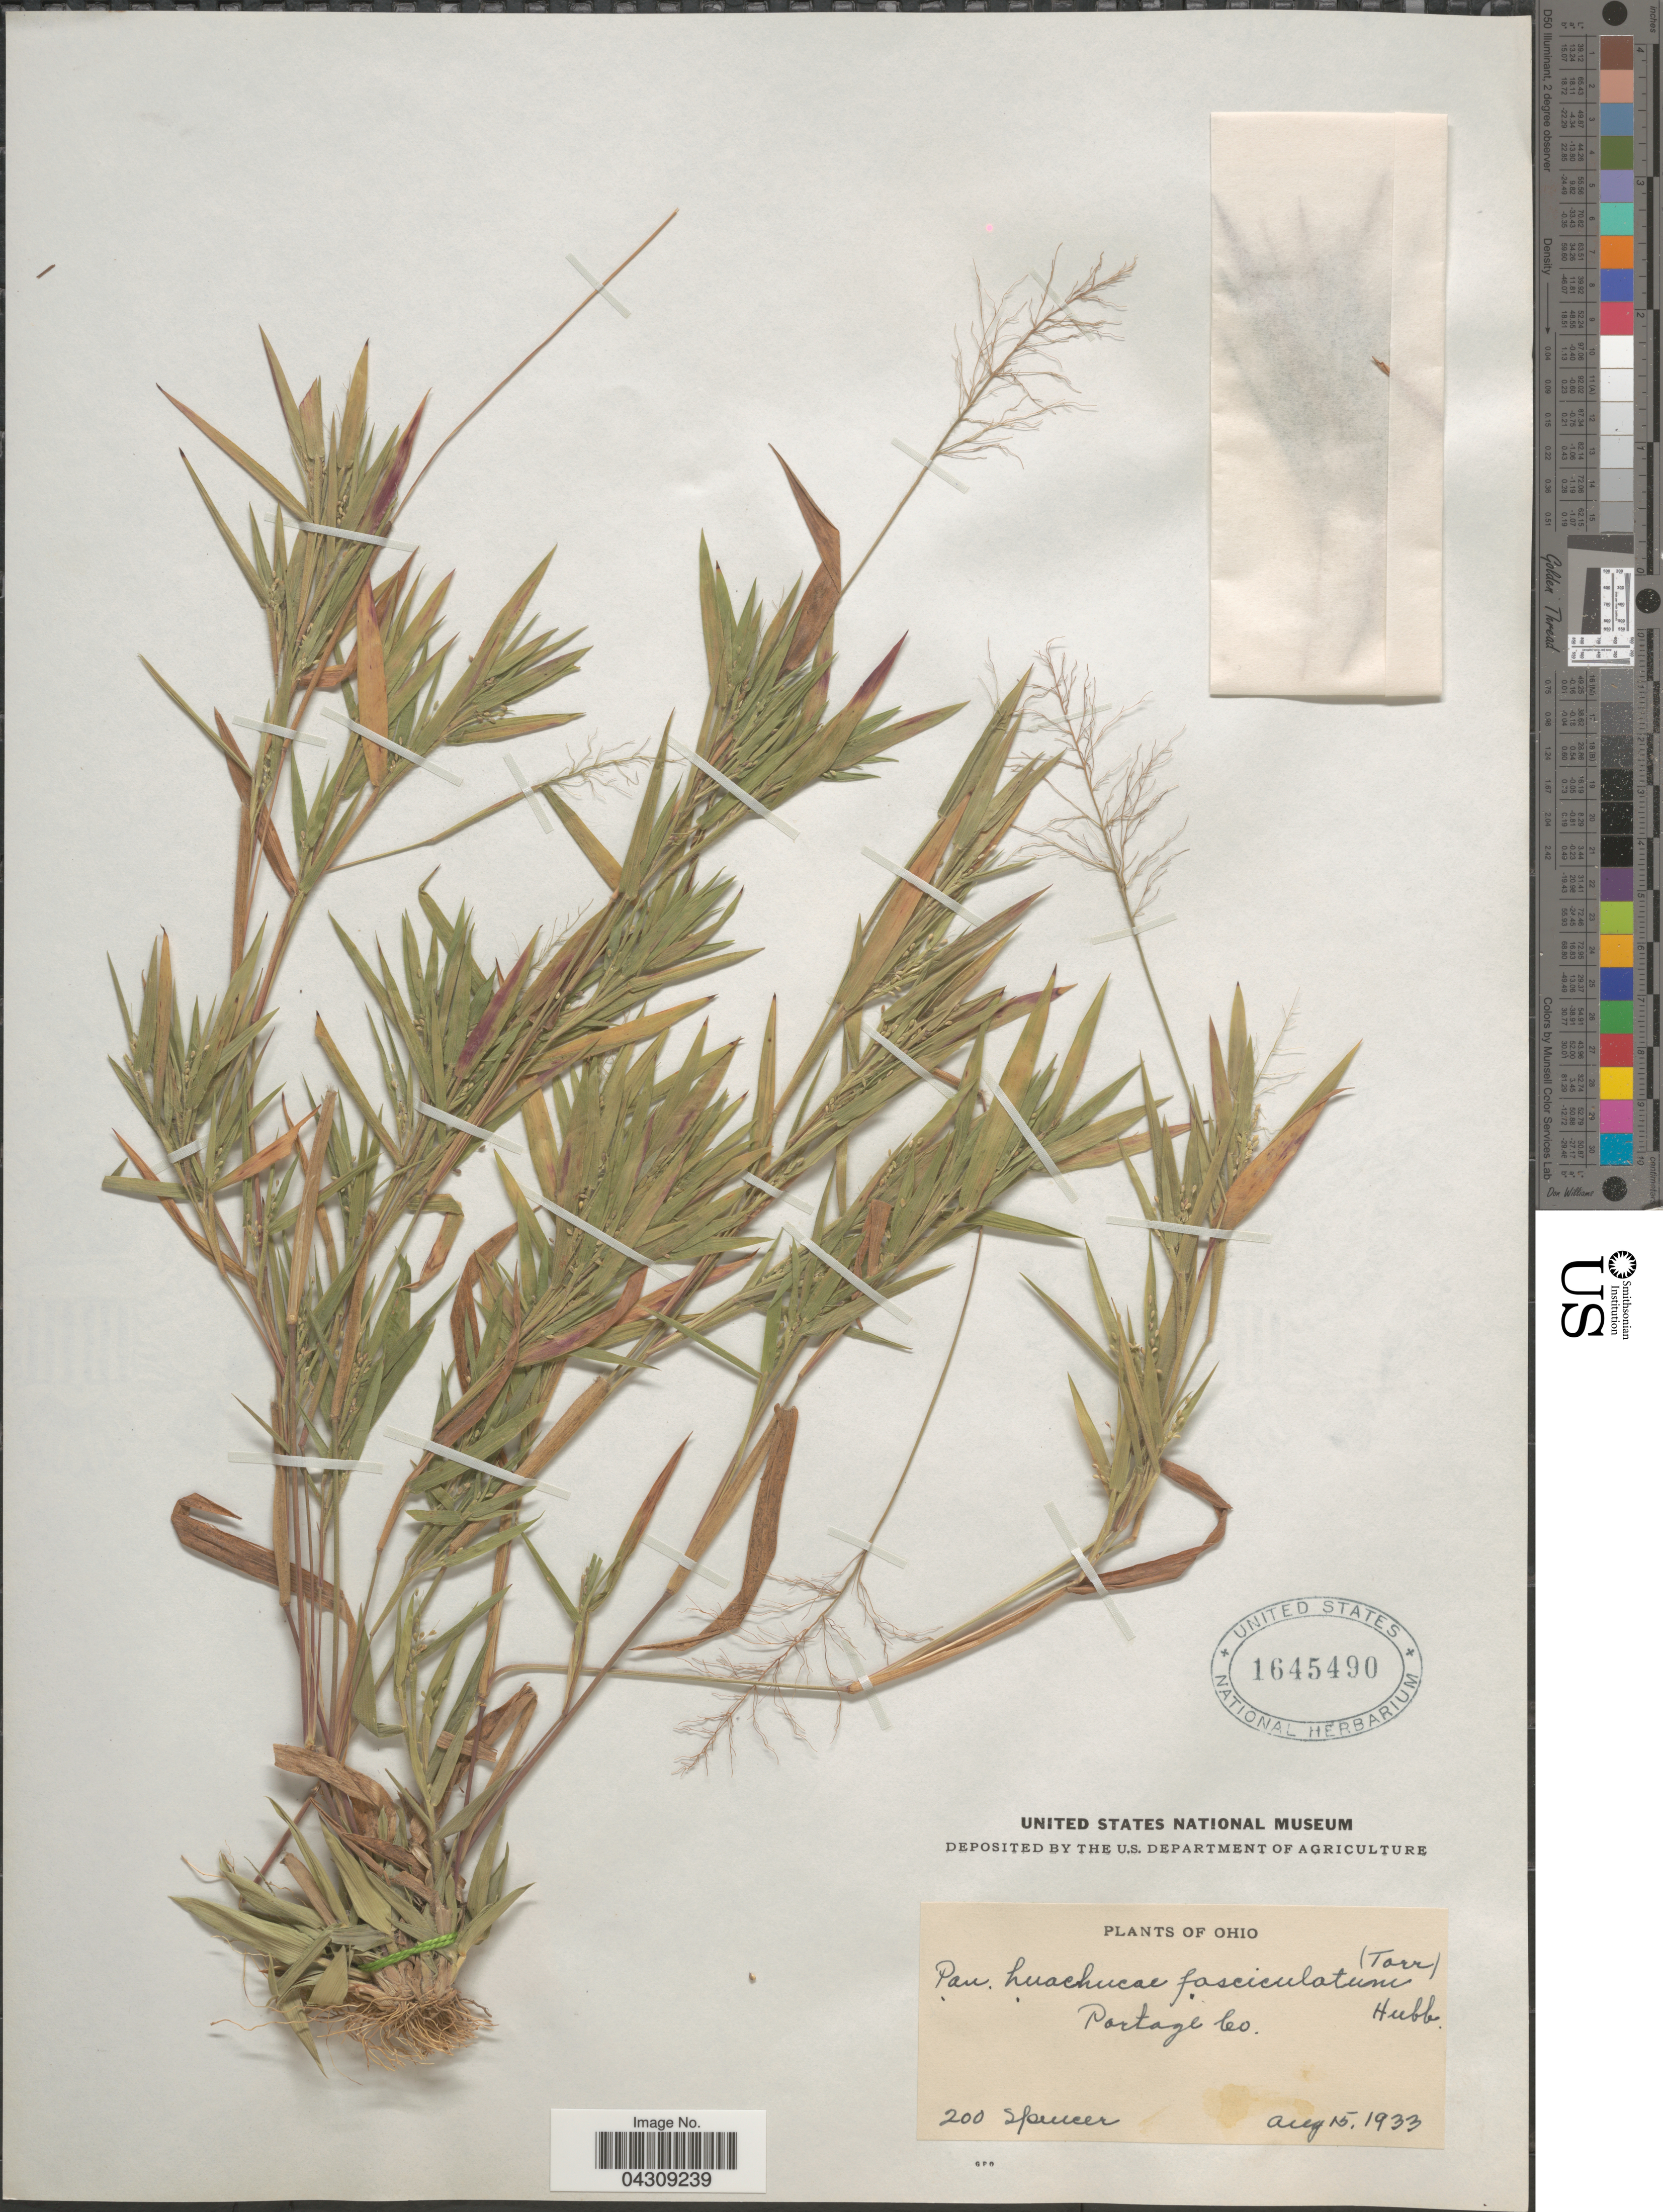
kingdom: Plantae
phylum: Tracheophyta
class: Liliopsida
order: Poales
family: Poaceae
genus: Dichanthelium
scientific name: Dichanthelium acuminatum var. acuminatum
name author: (Sw.) Gould & C.A. Clark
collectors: -- Spencer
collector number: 200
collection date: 1933-08-15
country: United States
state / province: Ohio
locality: Portage Co.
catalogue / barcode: US 1645490